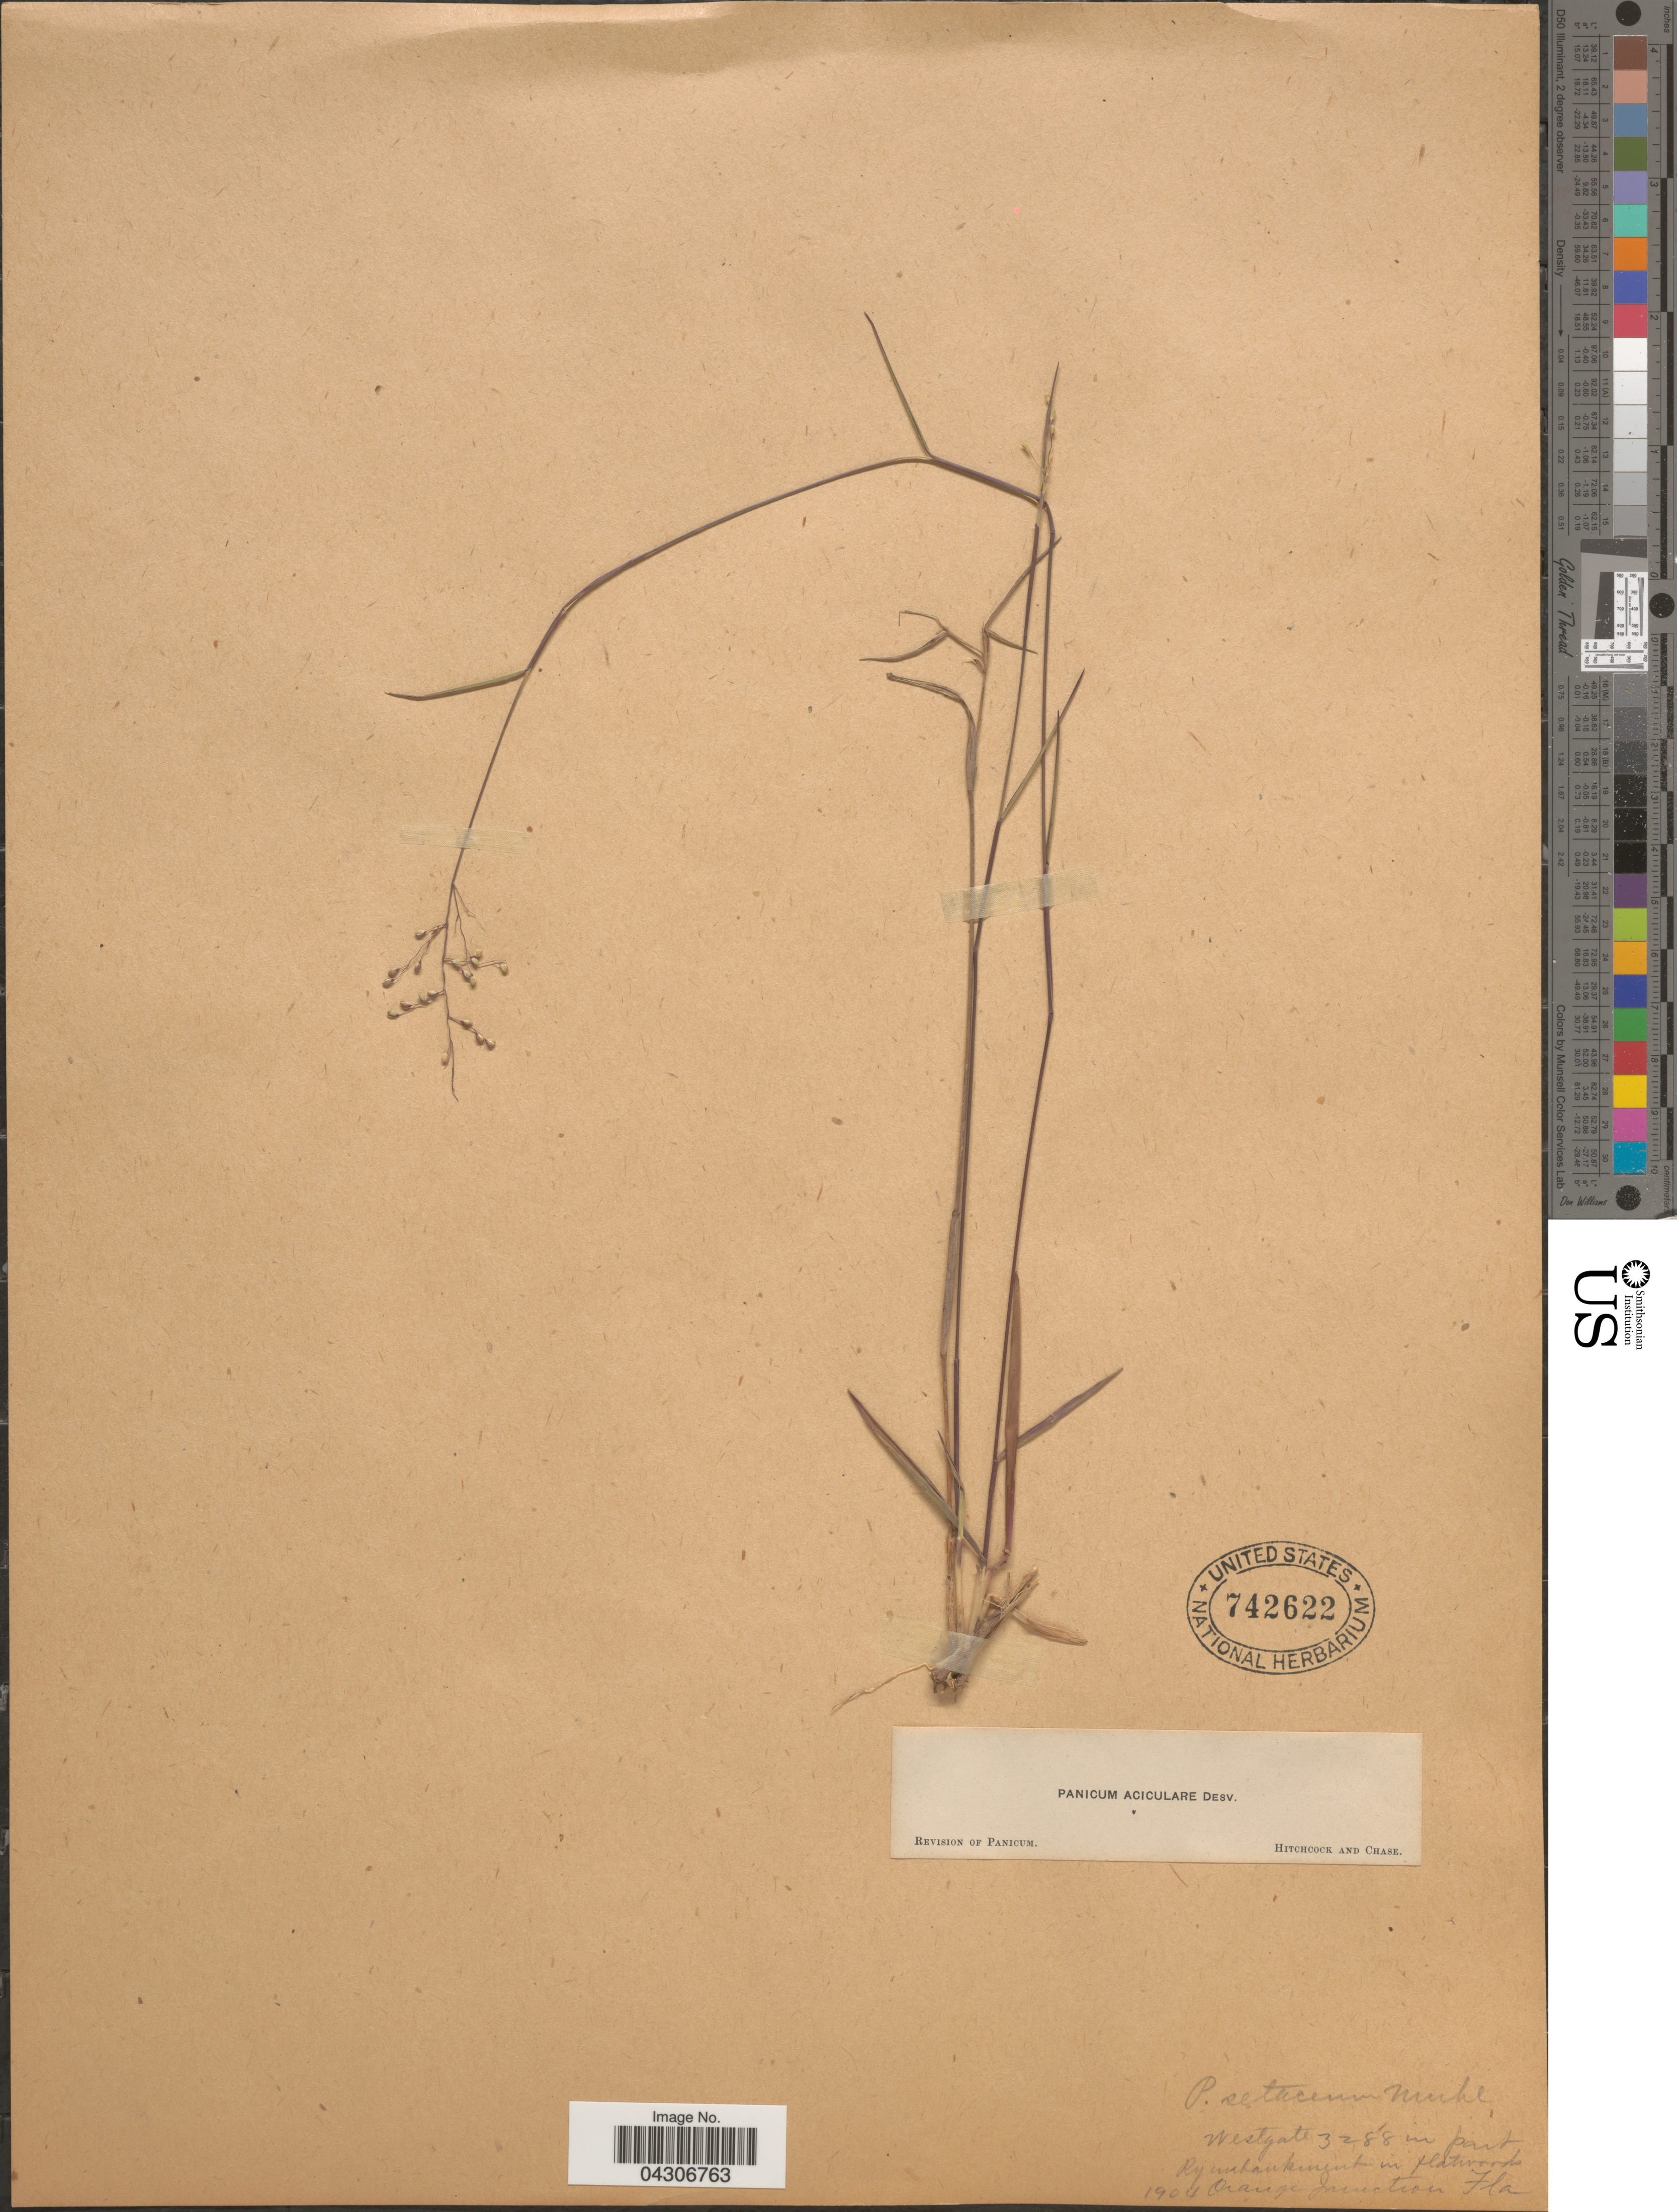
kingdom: Plantae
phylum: Tracheophyta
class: Liliopsida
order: Poales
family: Poaceae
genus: Dichanthelium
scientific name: Dichanthelium aciculare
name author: (Desv. ex Poir.) Gould & C.A. Clark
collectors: -. Westgate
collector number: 3288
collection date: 1904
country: United States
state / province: Florida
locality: Orange Junction.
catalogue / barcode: US 742622